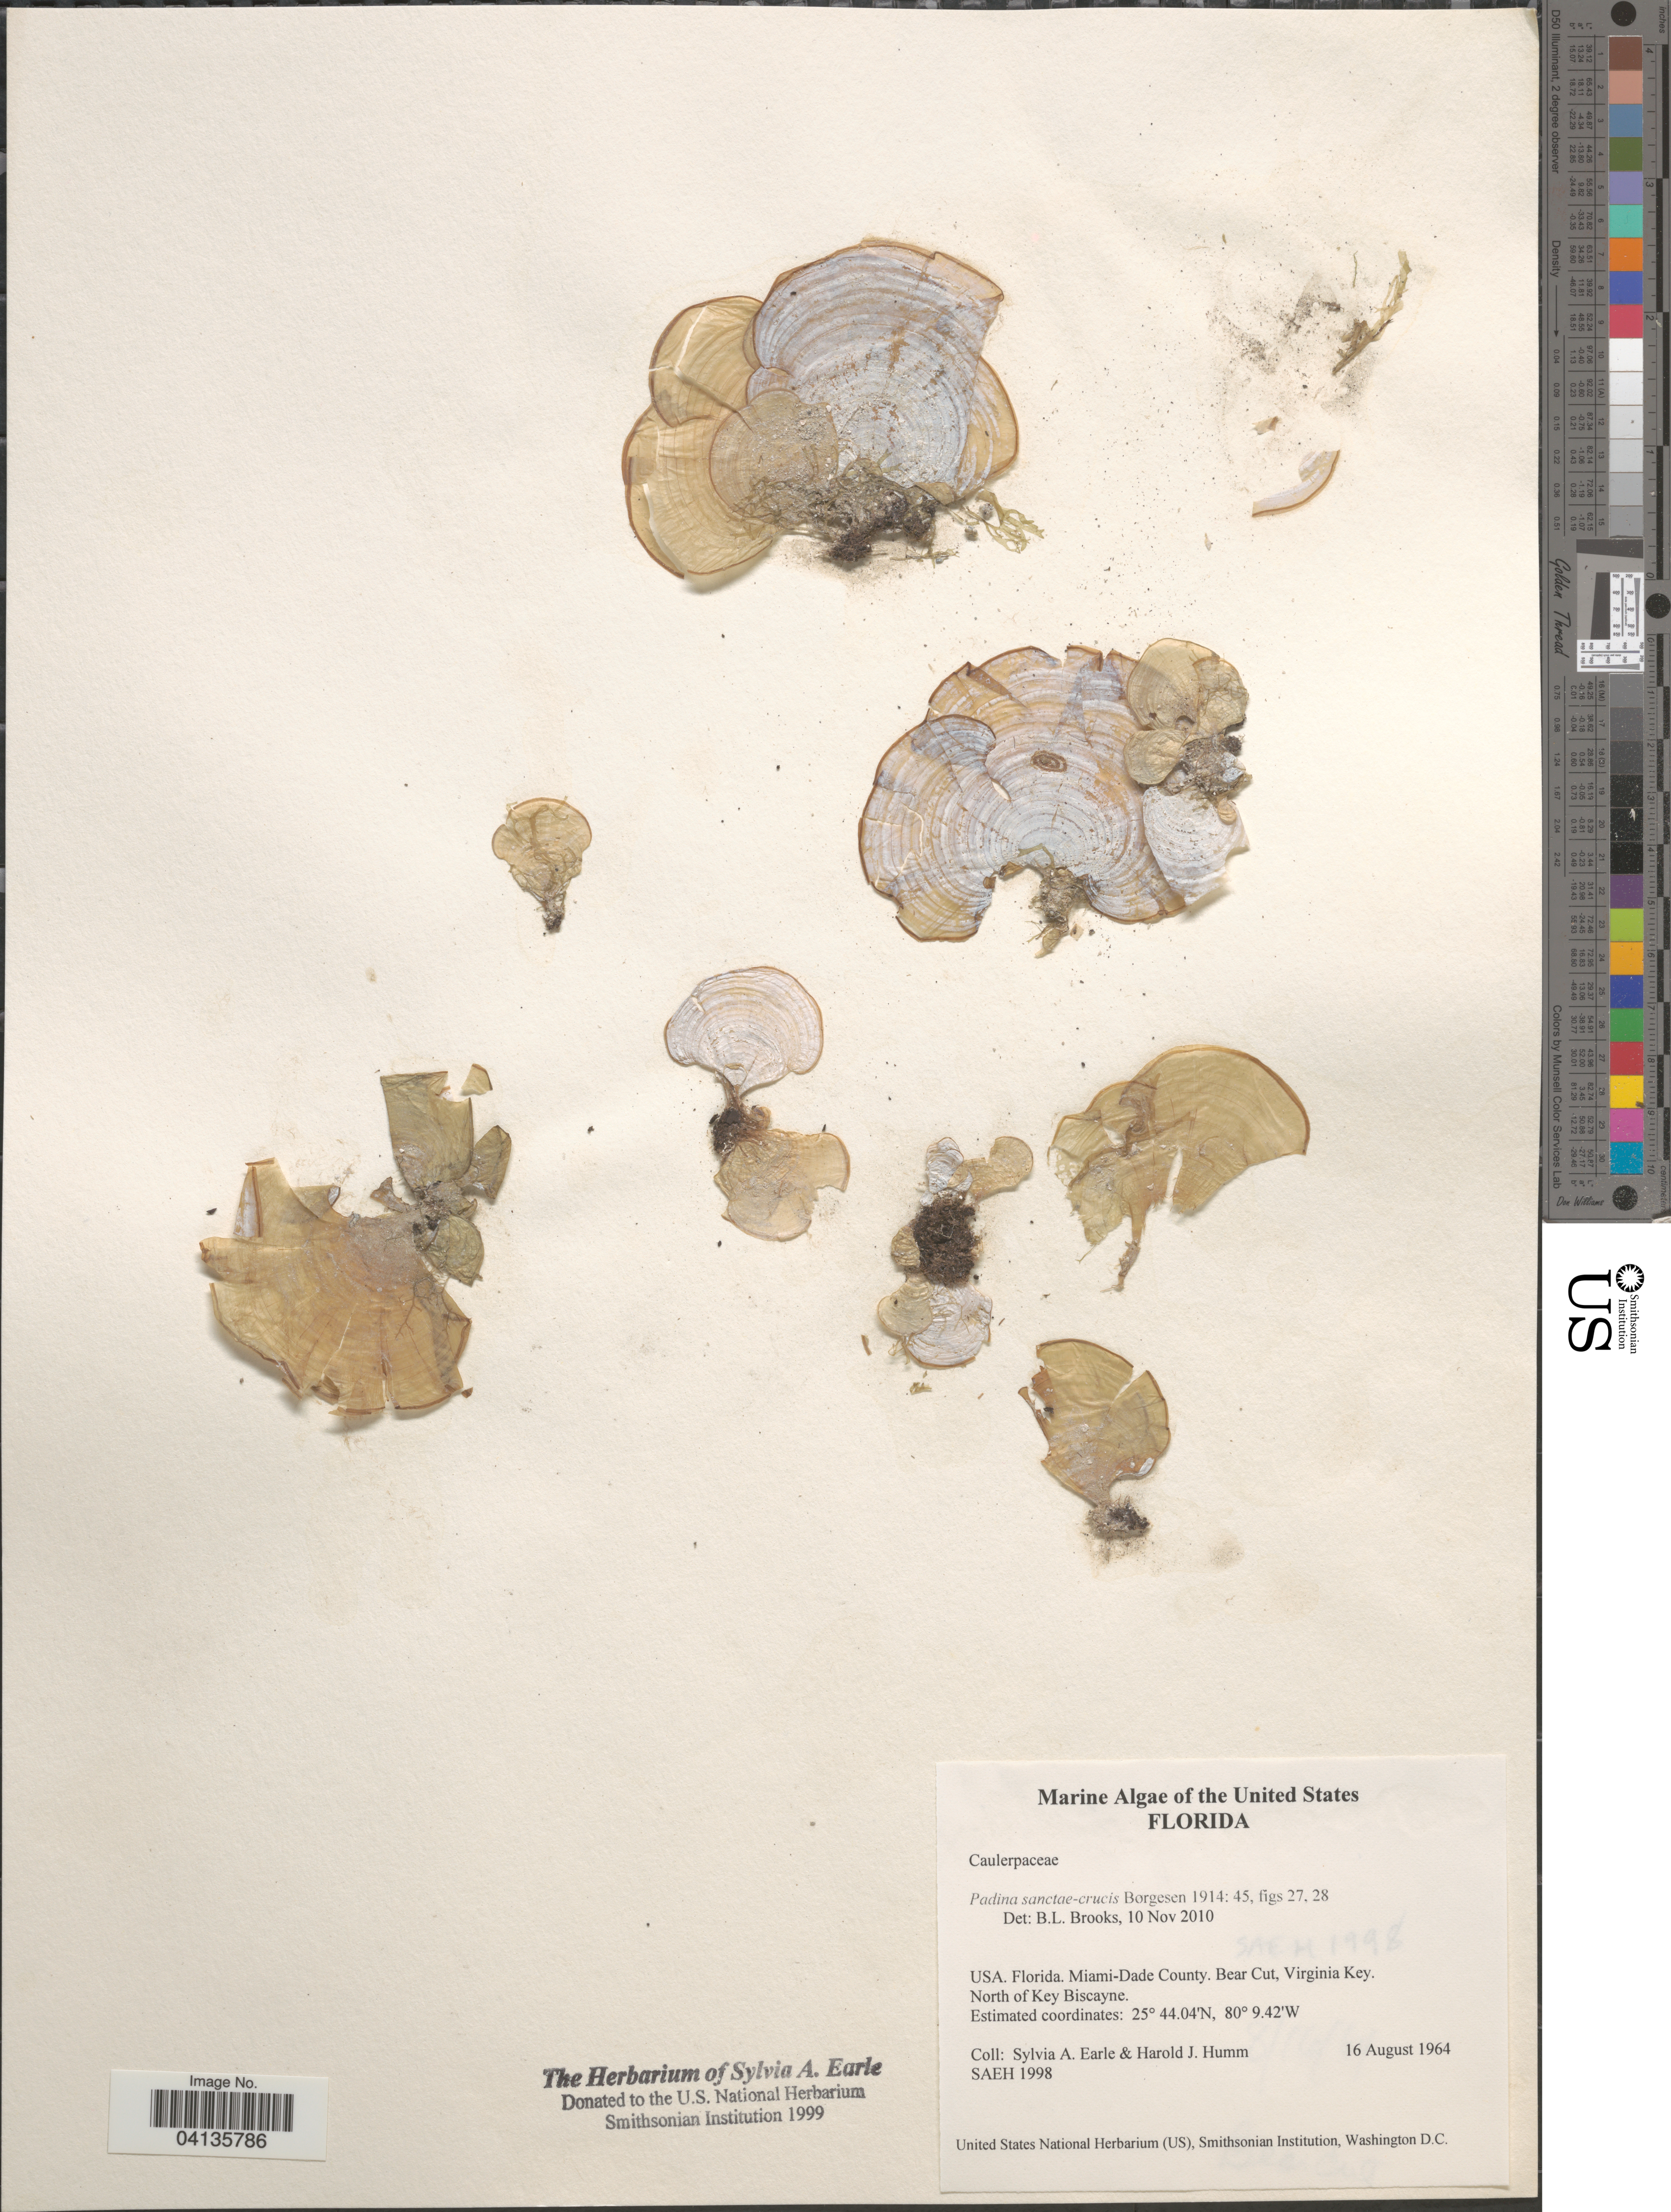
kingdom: Chromista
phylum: Ochrophyta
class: Phaeophyceae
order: Dictyotales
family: Dictyotaceae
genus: Padina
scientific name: Padina sanctae-crucis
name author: Børgesen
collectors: S. A. Earle & H. J. Humm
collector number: SAEH 1998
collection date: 1964-08-16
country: United States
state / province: Florida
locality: Miami-Dade County, Bear Cut, Virginia Keay. North of Key Biscayne.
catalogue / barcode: US 238597